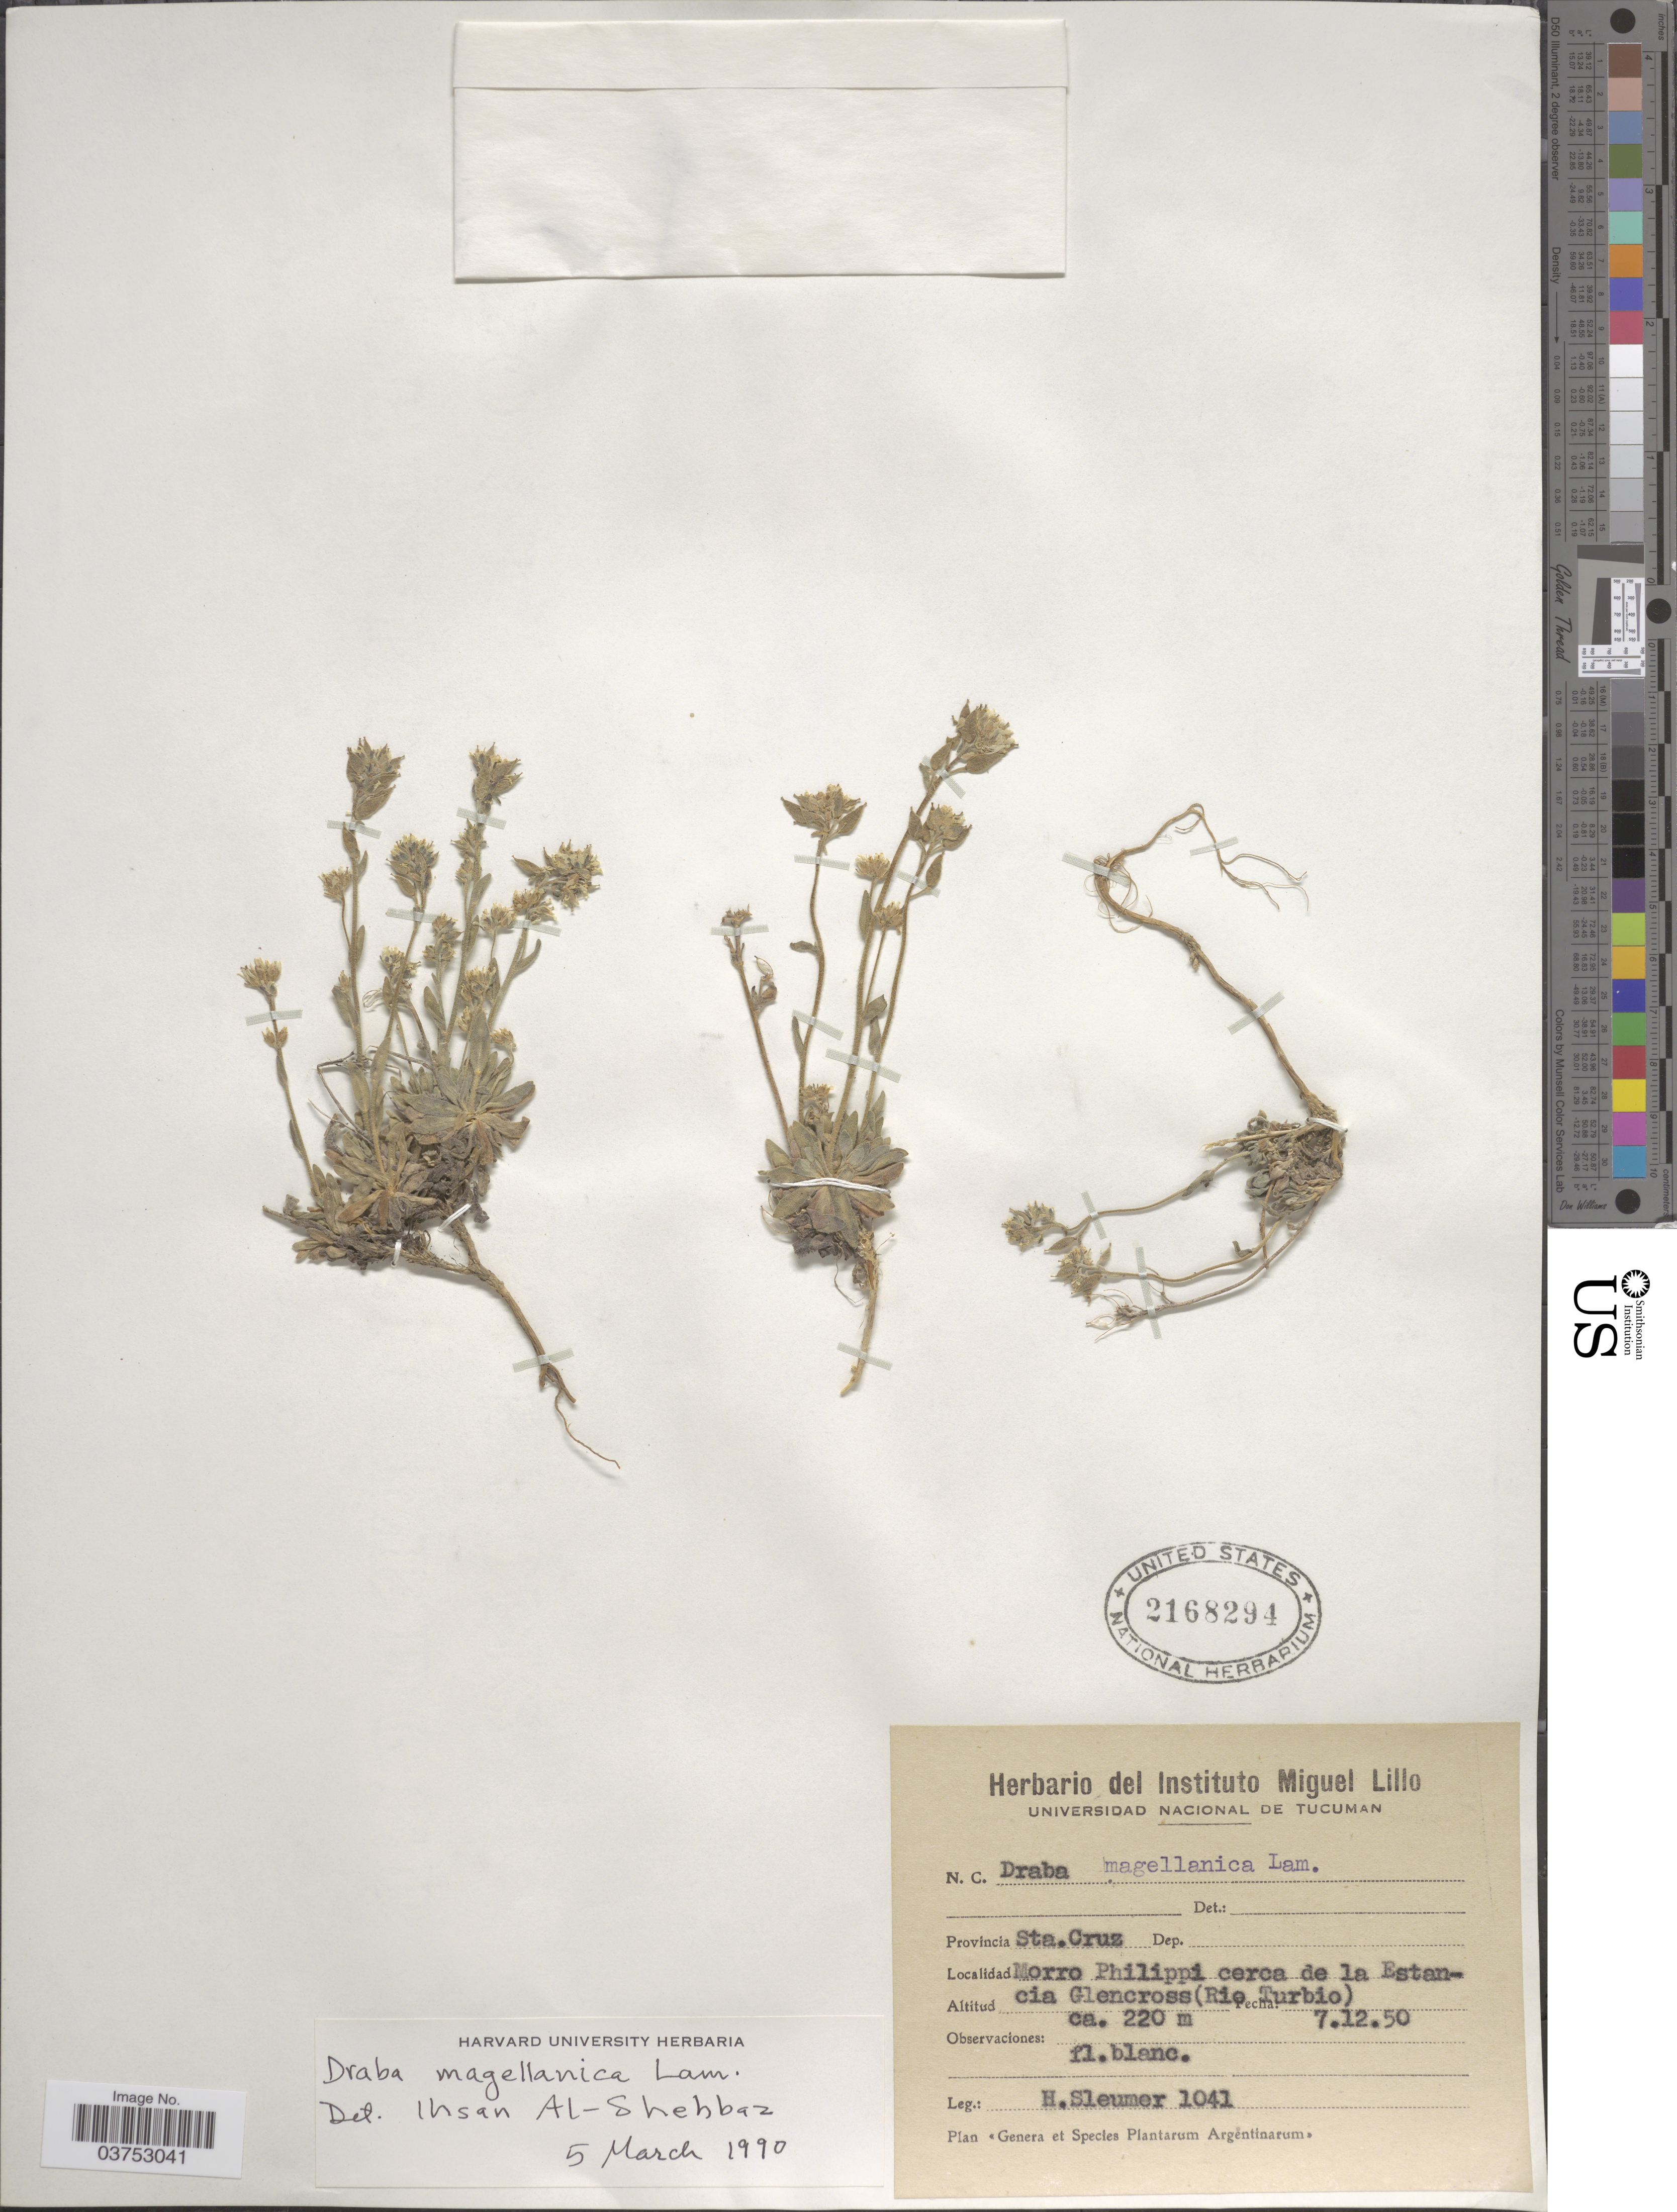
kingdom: Plantae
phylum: Tracheophyta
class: Magnoliopsida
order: Brassicales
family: Brassicaceae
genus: Draba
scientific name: Draba magellanica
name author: (A. Gray) Lam.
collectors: H. O. Sleumer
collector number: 1041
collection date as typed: Transcribed d/m/y: 7/12/50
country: Argentina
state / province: Santa Cruz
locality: Morro Philippi cerca de la Estancia Glencross (Rio Turbio).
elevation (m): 220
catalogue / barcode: US 2168294